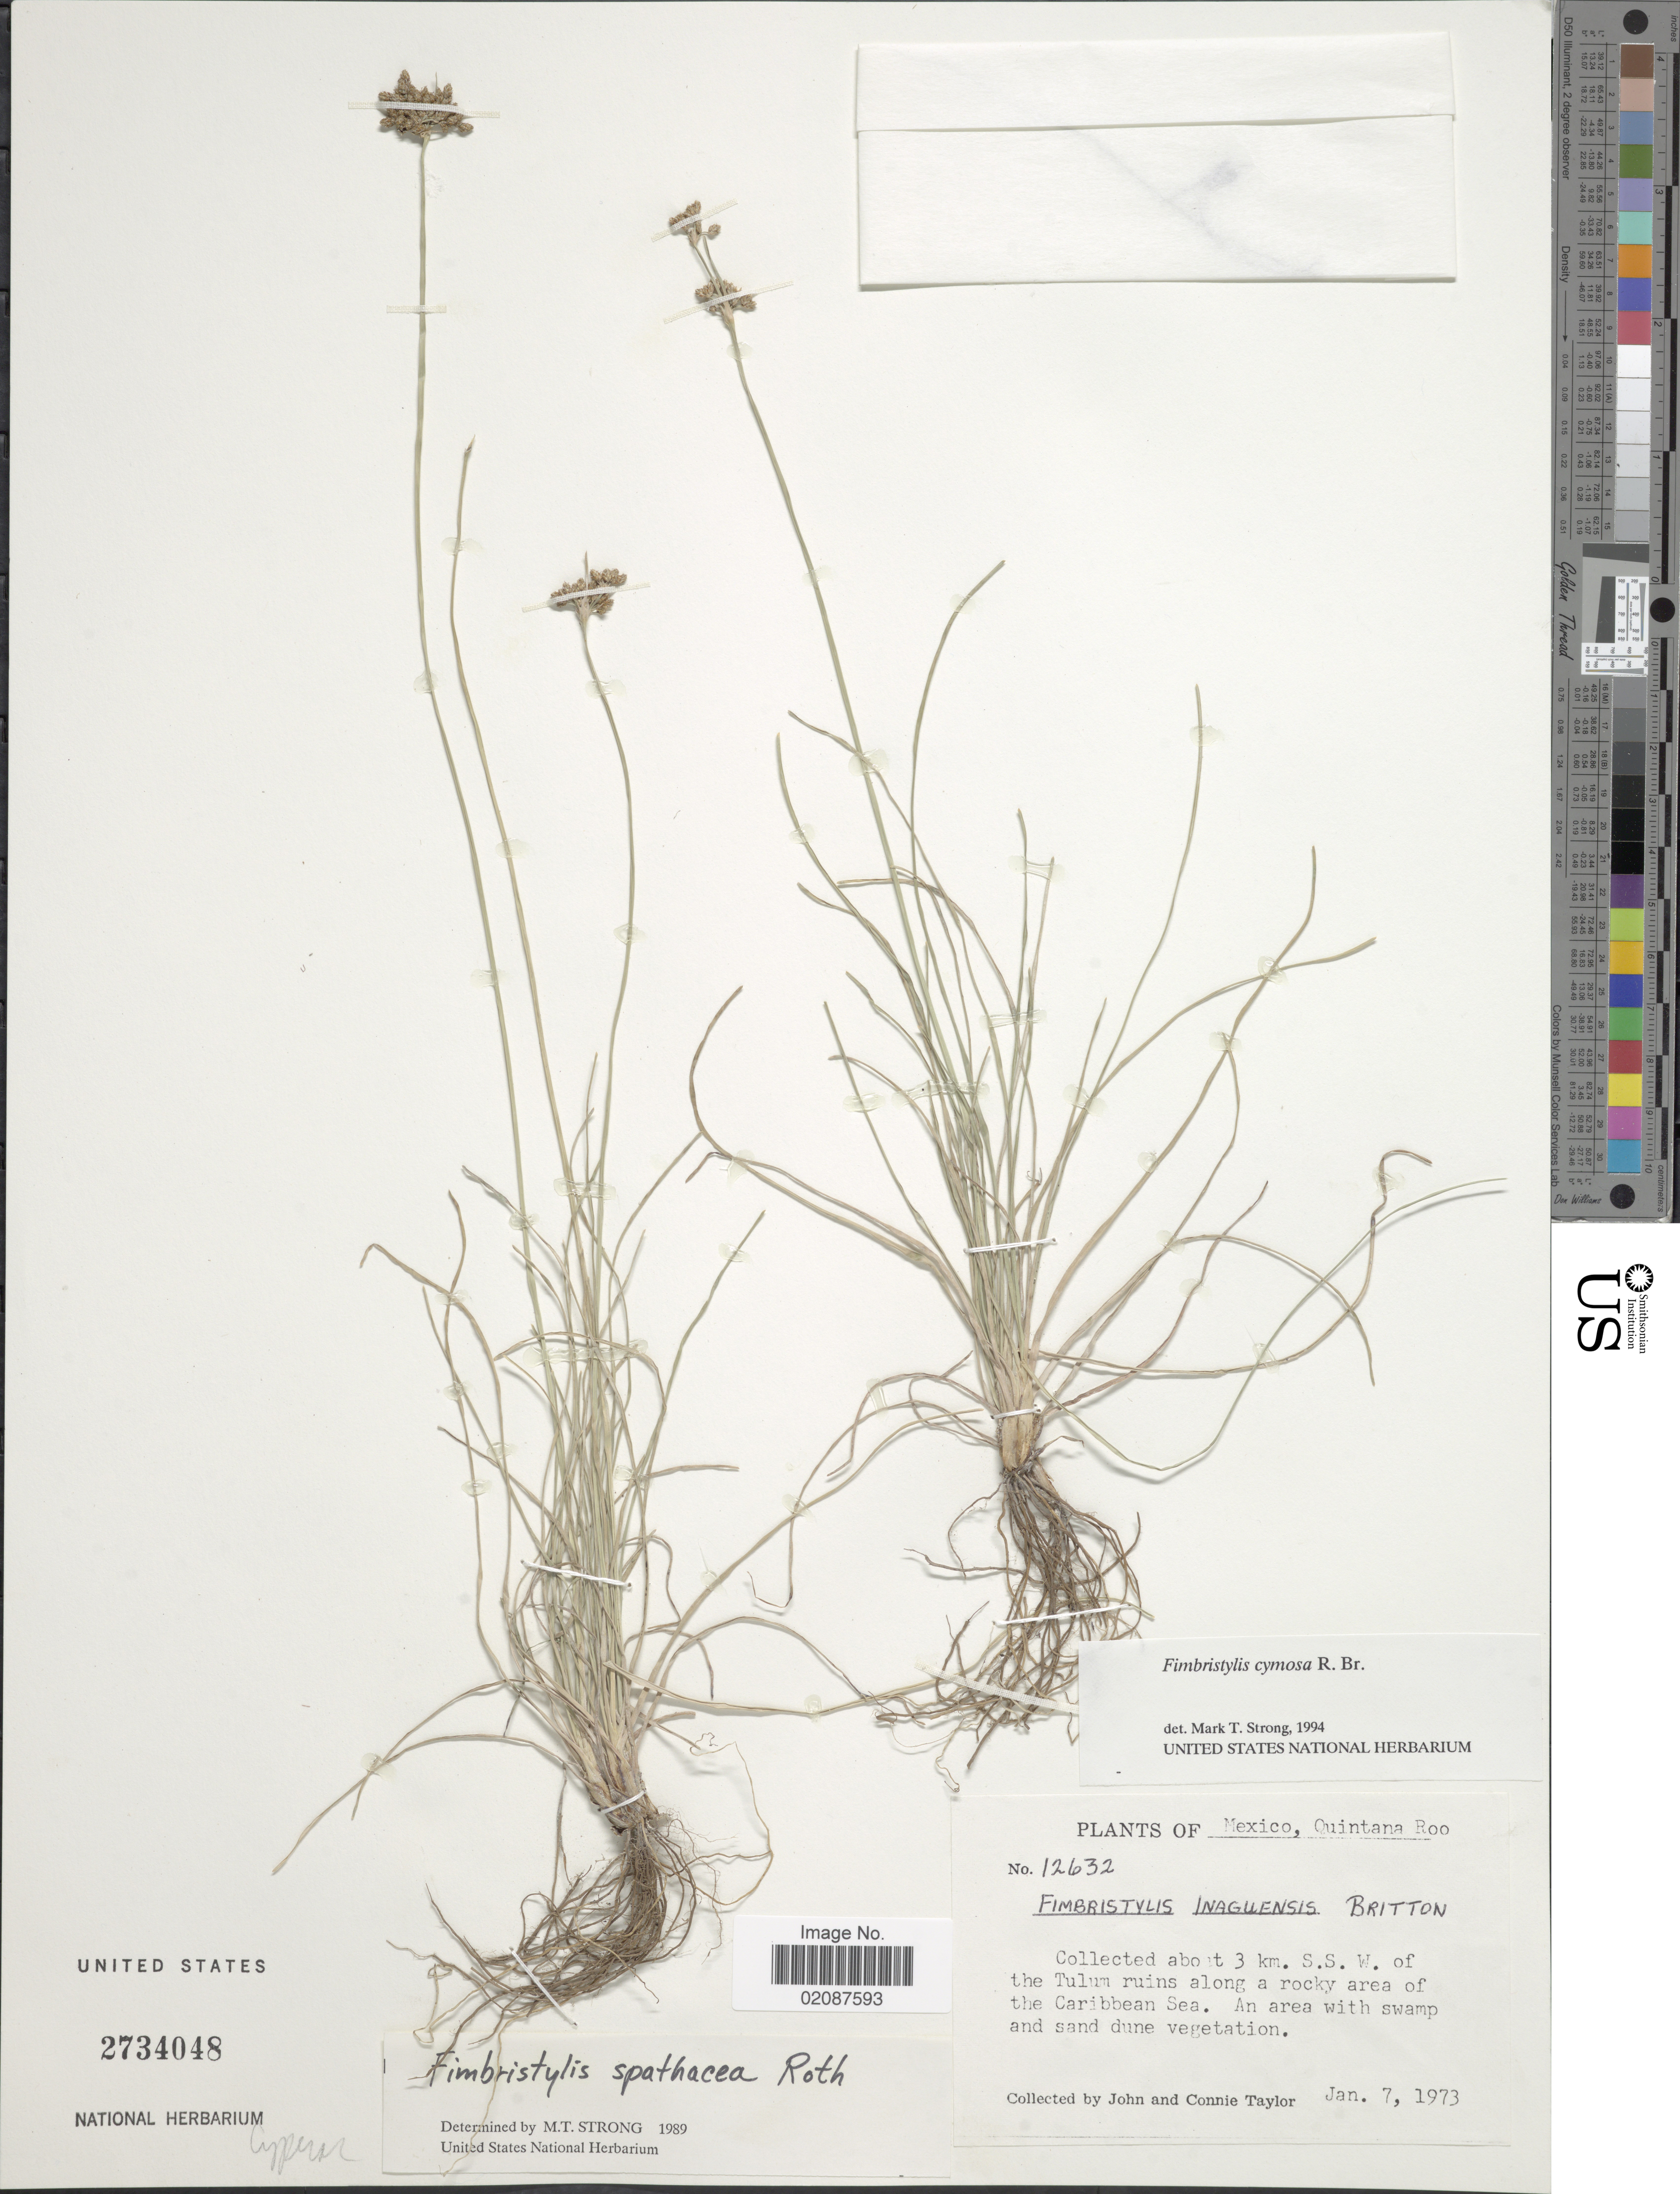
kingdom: Plantae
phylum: Tracheophyta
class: Liliopsida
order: Poales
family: Cyperaceae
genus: Fimbristylis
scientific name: Fimbristylis cymosa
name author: R. Br.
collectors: J. Taylor & C. Taylor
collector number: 12632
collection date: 1973-01-07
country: Mexico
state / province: Quintana Roo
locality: Mexico, Quintana Roo, 3 km S.S.W. of the Tulum ruins along a rocky area of the Caribbean Sea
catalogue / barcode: US 2734048